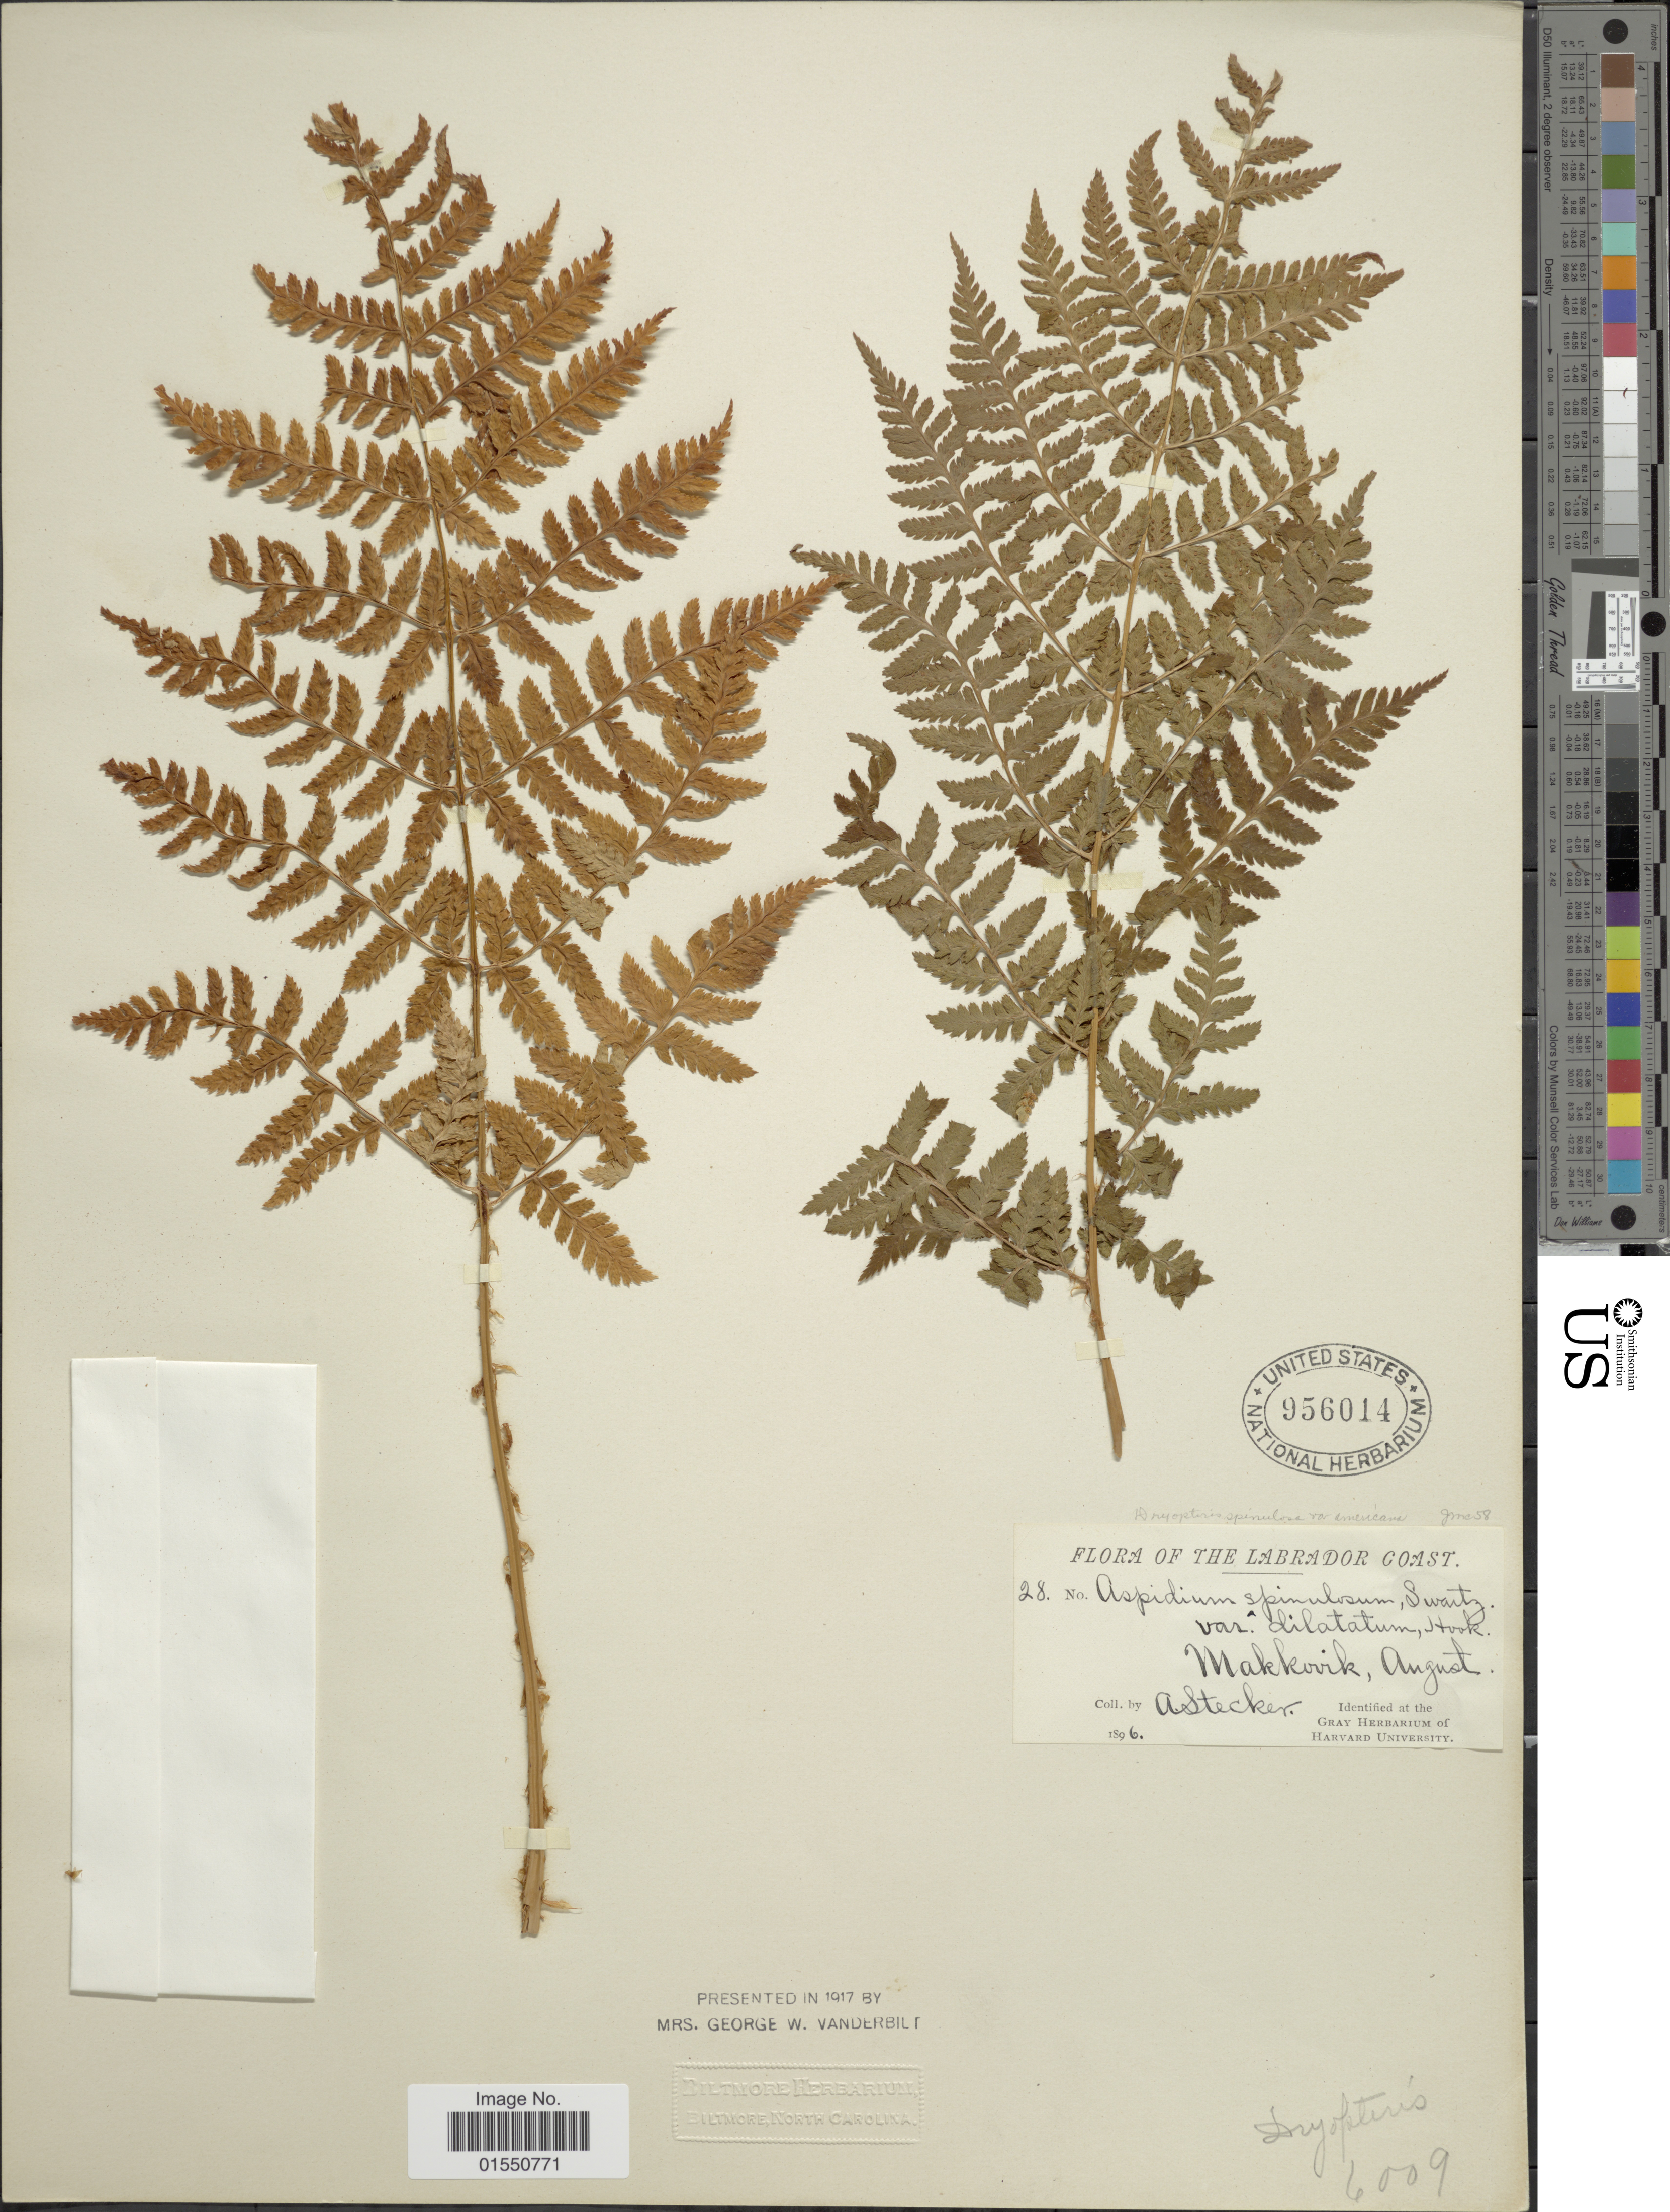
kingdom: Plantae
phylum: Tracheophyta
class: Polypodiopsida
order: Polypodiales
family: Dryopteridaceae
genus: Dryopteris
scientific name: Dryopteris expansa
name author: (C. Presl) Fraser-Jenk. & Jermy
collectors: A. Stecker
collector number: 28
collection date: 1896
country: Canada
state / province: Newfoundland and Labrador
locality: Labrador Coast, Makkovik, August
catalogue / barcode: US 956014